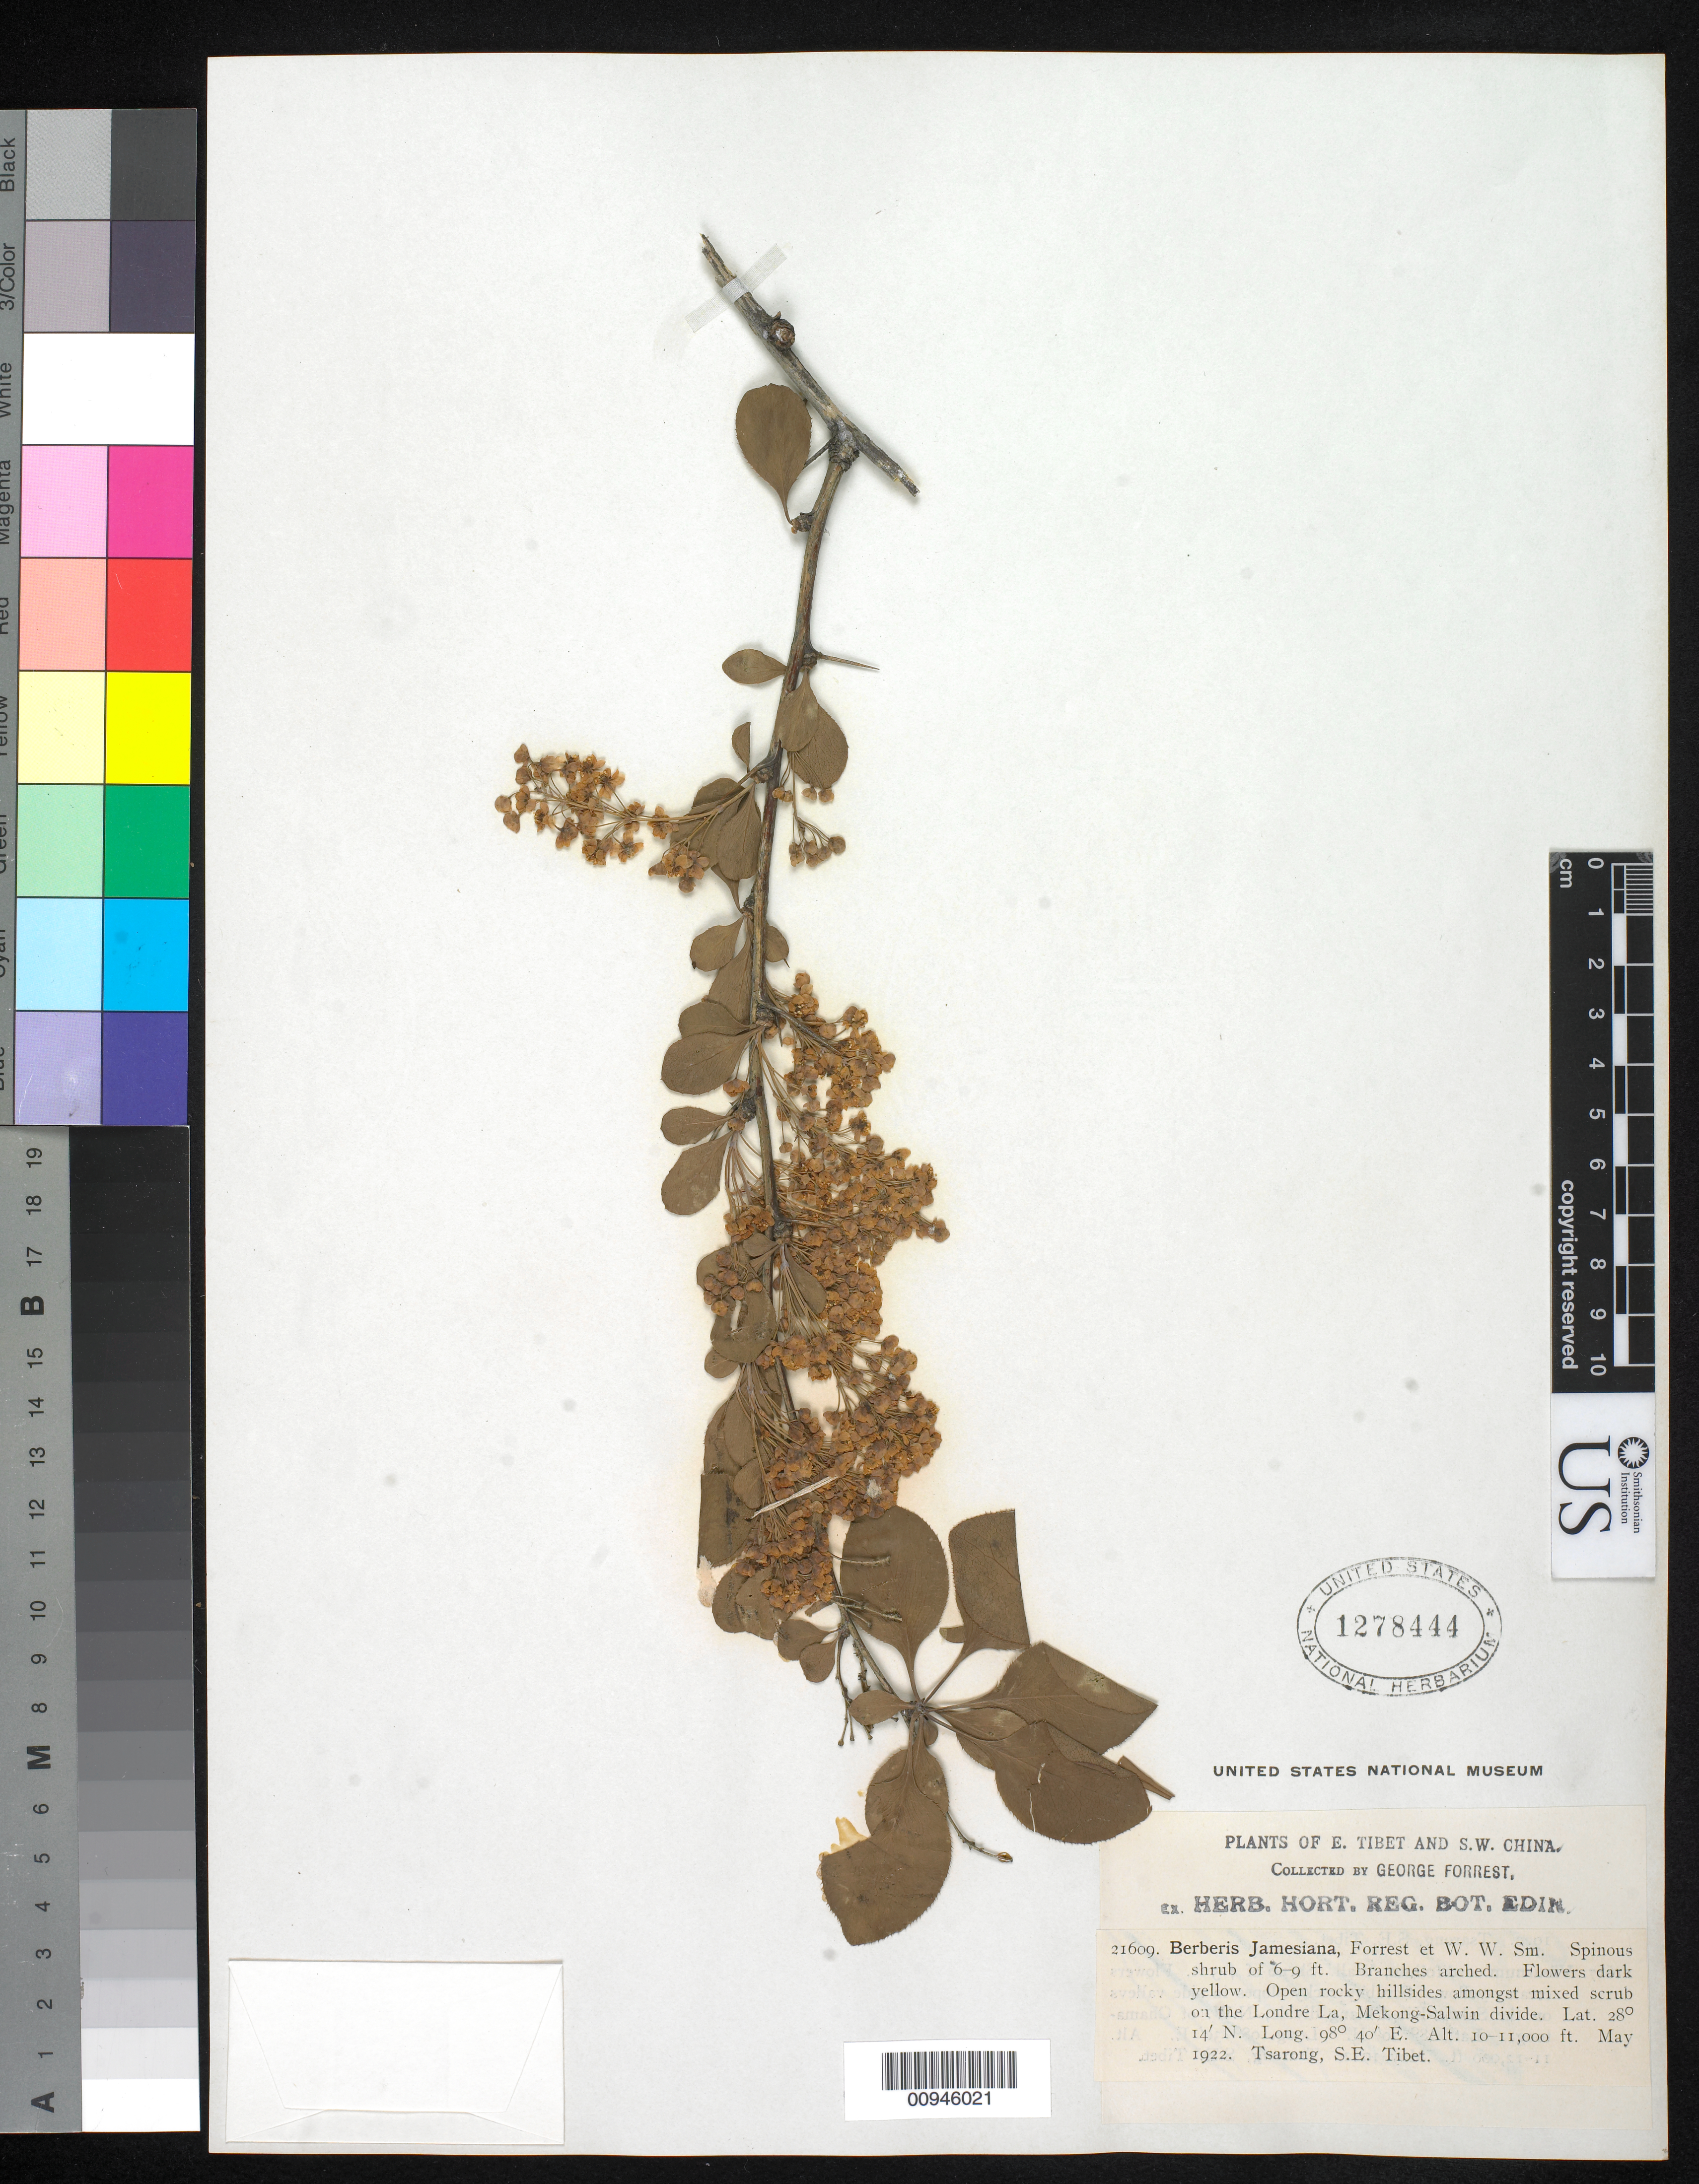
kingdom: Plantae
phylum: Tracheophyta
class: Magnoliopsida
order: Ranunculales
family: Berberidaceae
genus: Berberis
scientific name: Berberis jamesiana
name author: Forrest & W.W. Sm.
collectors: G. Forrest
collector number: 21609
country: China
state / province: Xizang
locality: Londre La, Mekong-Salwin divide, Tsarong, SE Tibet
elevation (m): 3048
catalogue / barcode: US 1278444